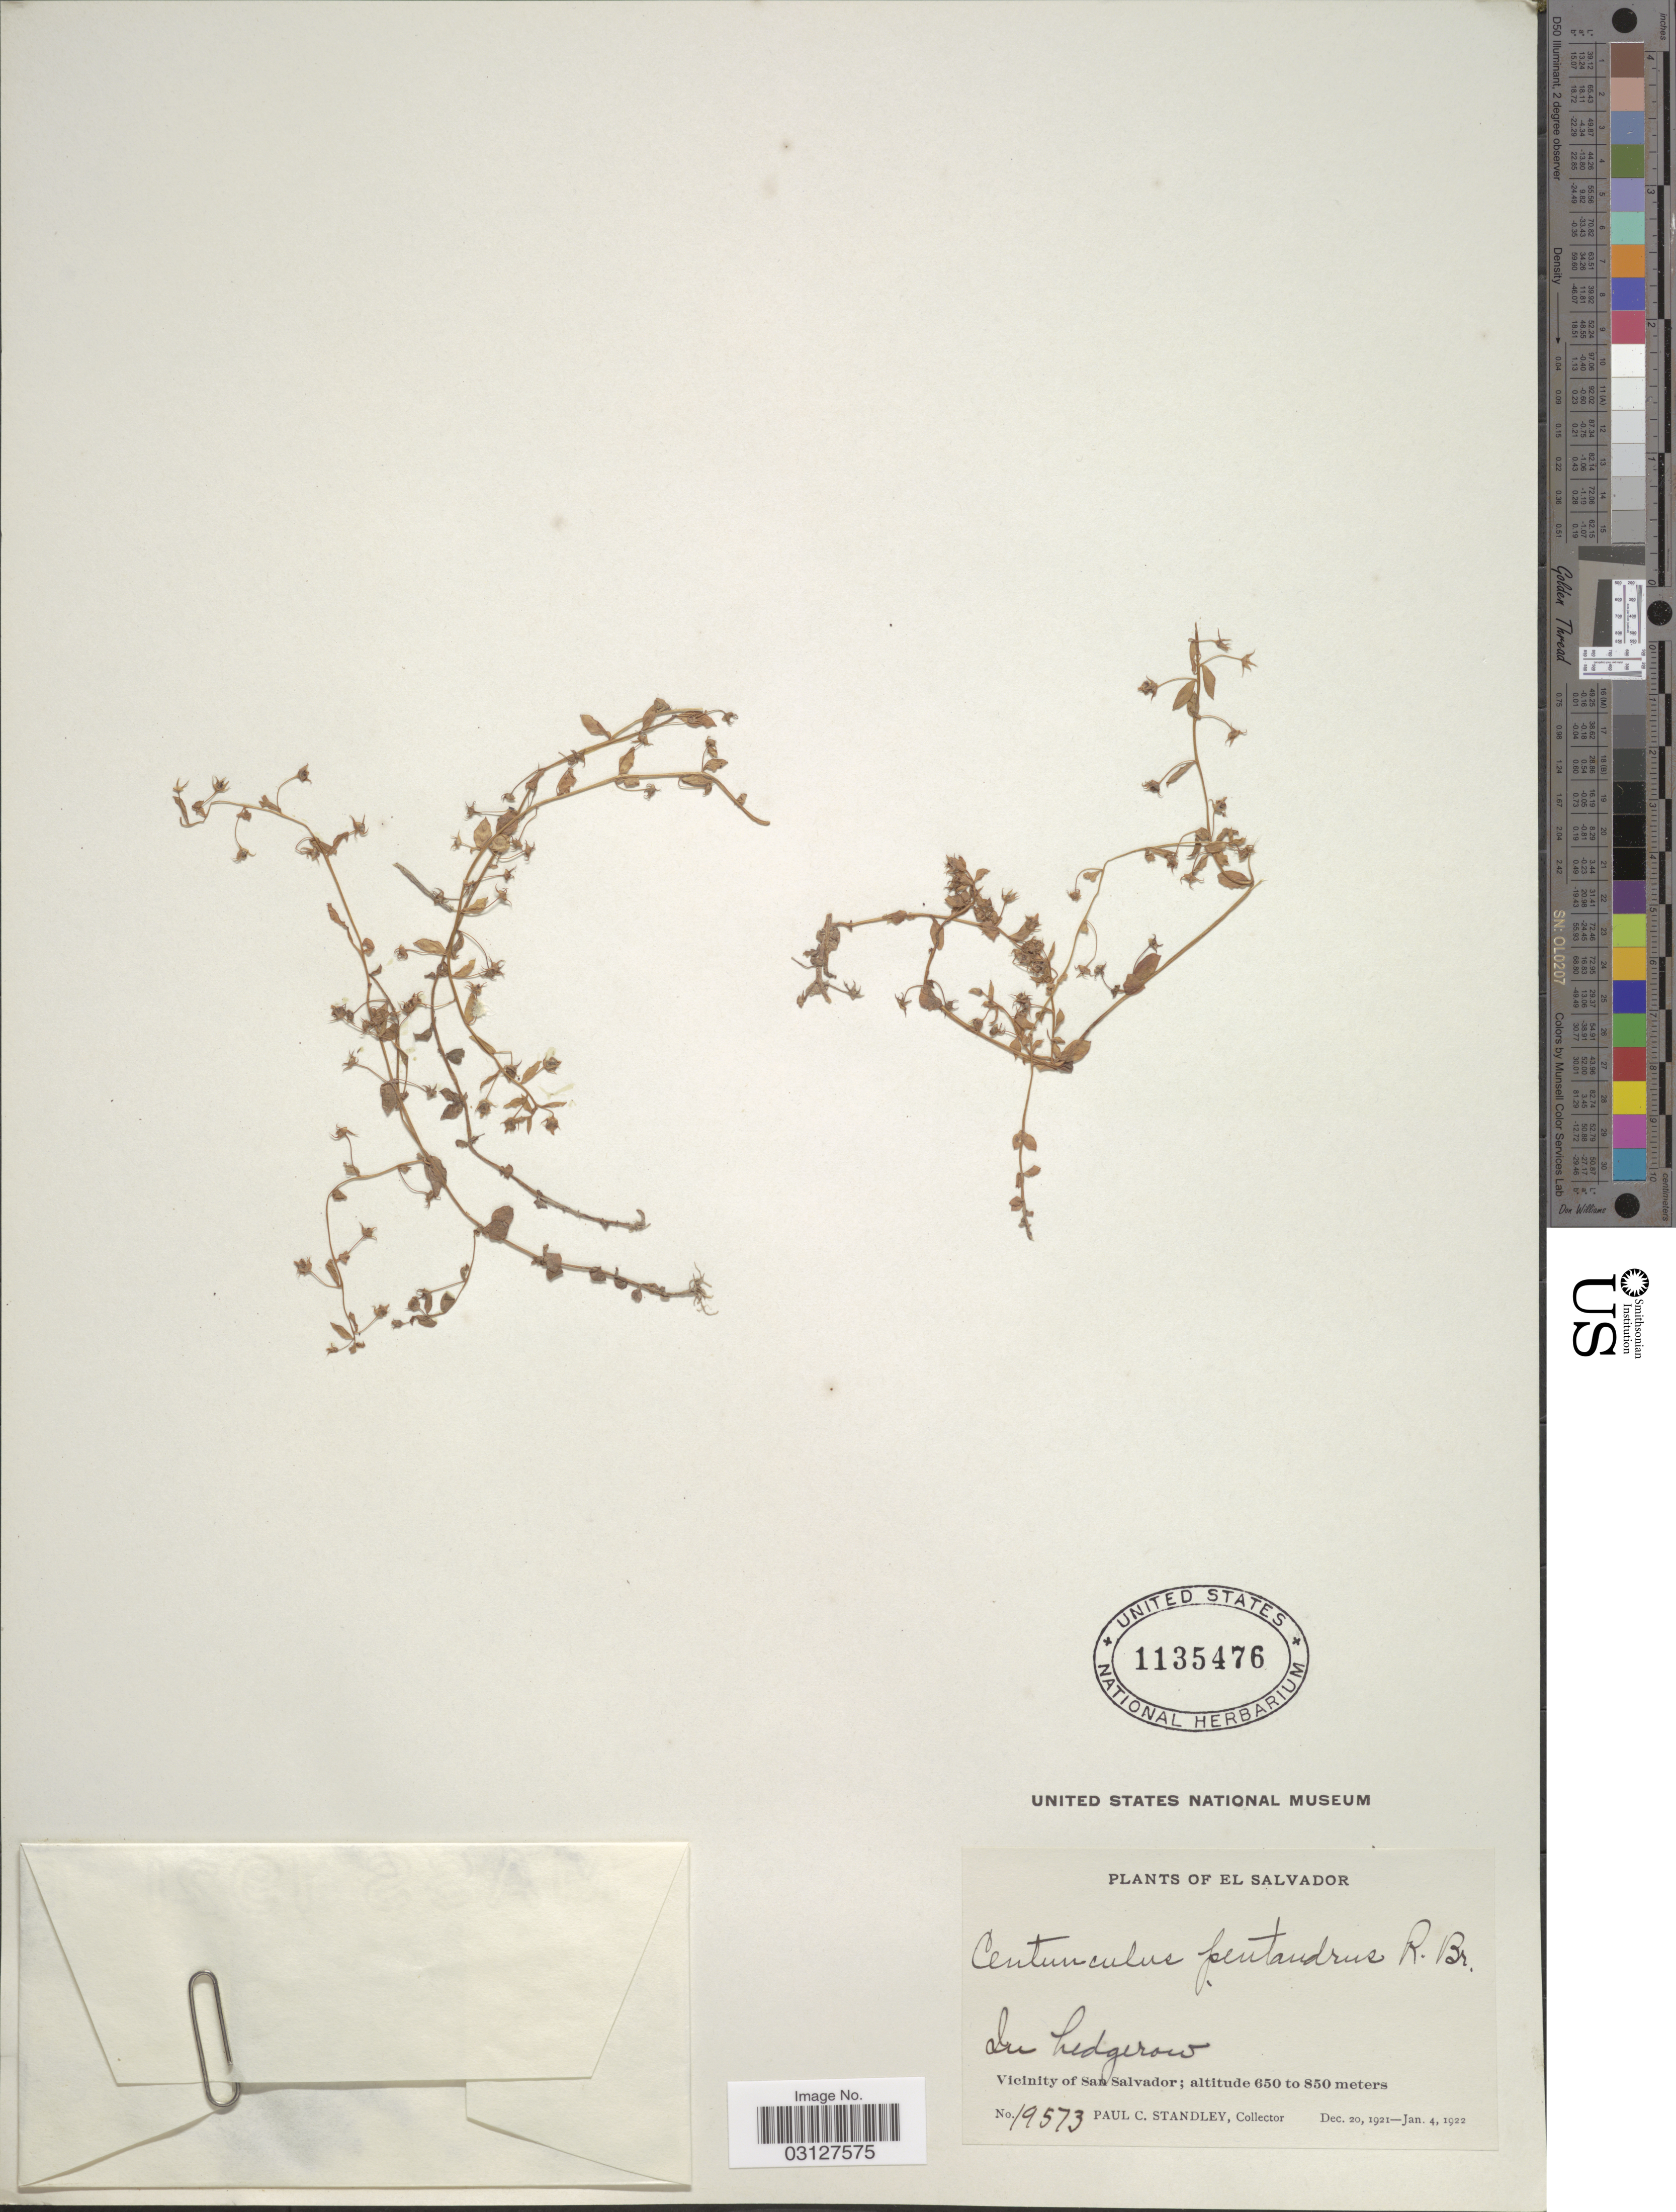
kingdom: Plantae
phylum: Tracheophyta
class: Magnoliopsida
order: Ericales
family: Primulaceae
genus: Anagallis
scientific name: Anagallis pumila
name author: Sw.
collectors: P. C. Standley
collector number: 19573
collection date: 1921-12-20/1922-01-04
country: El Salvador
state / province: San Salvador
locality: Vicinity of San Salvador.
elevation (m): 650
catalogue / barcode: US 1135476